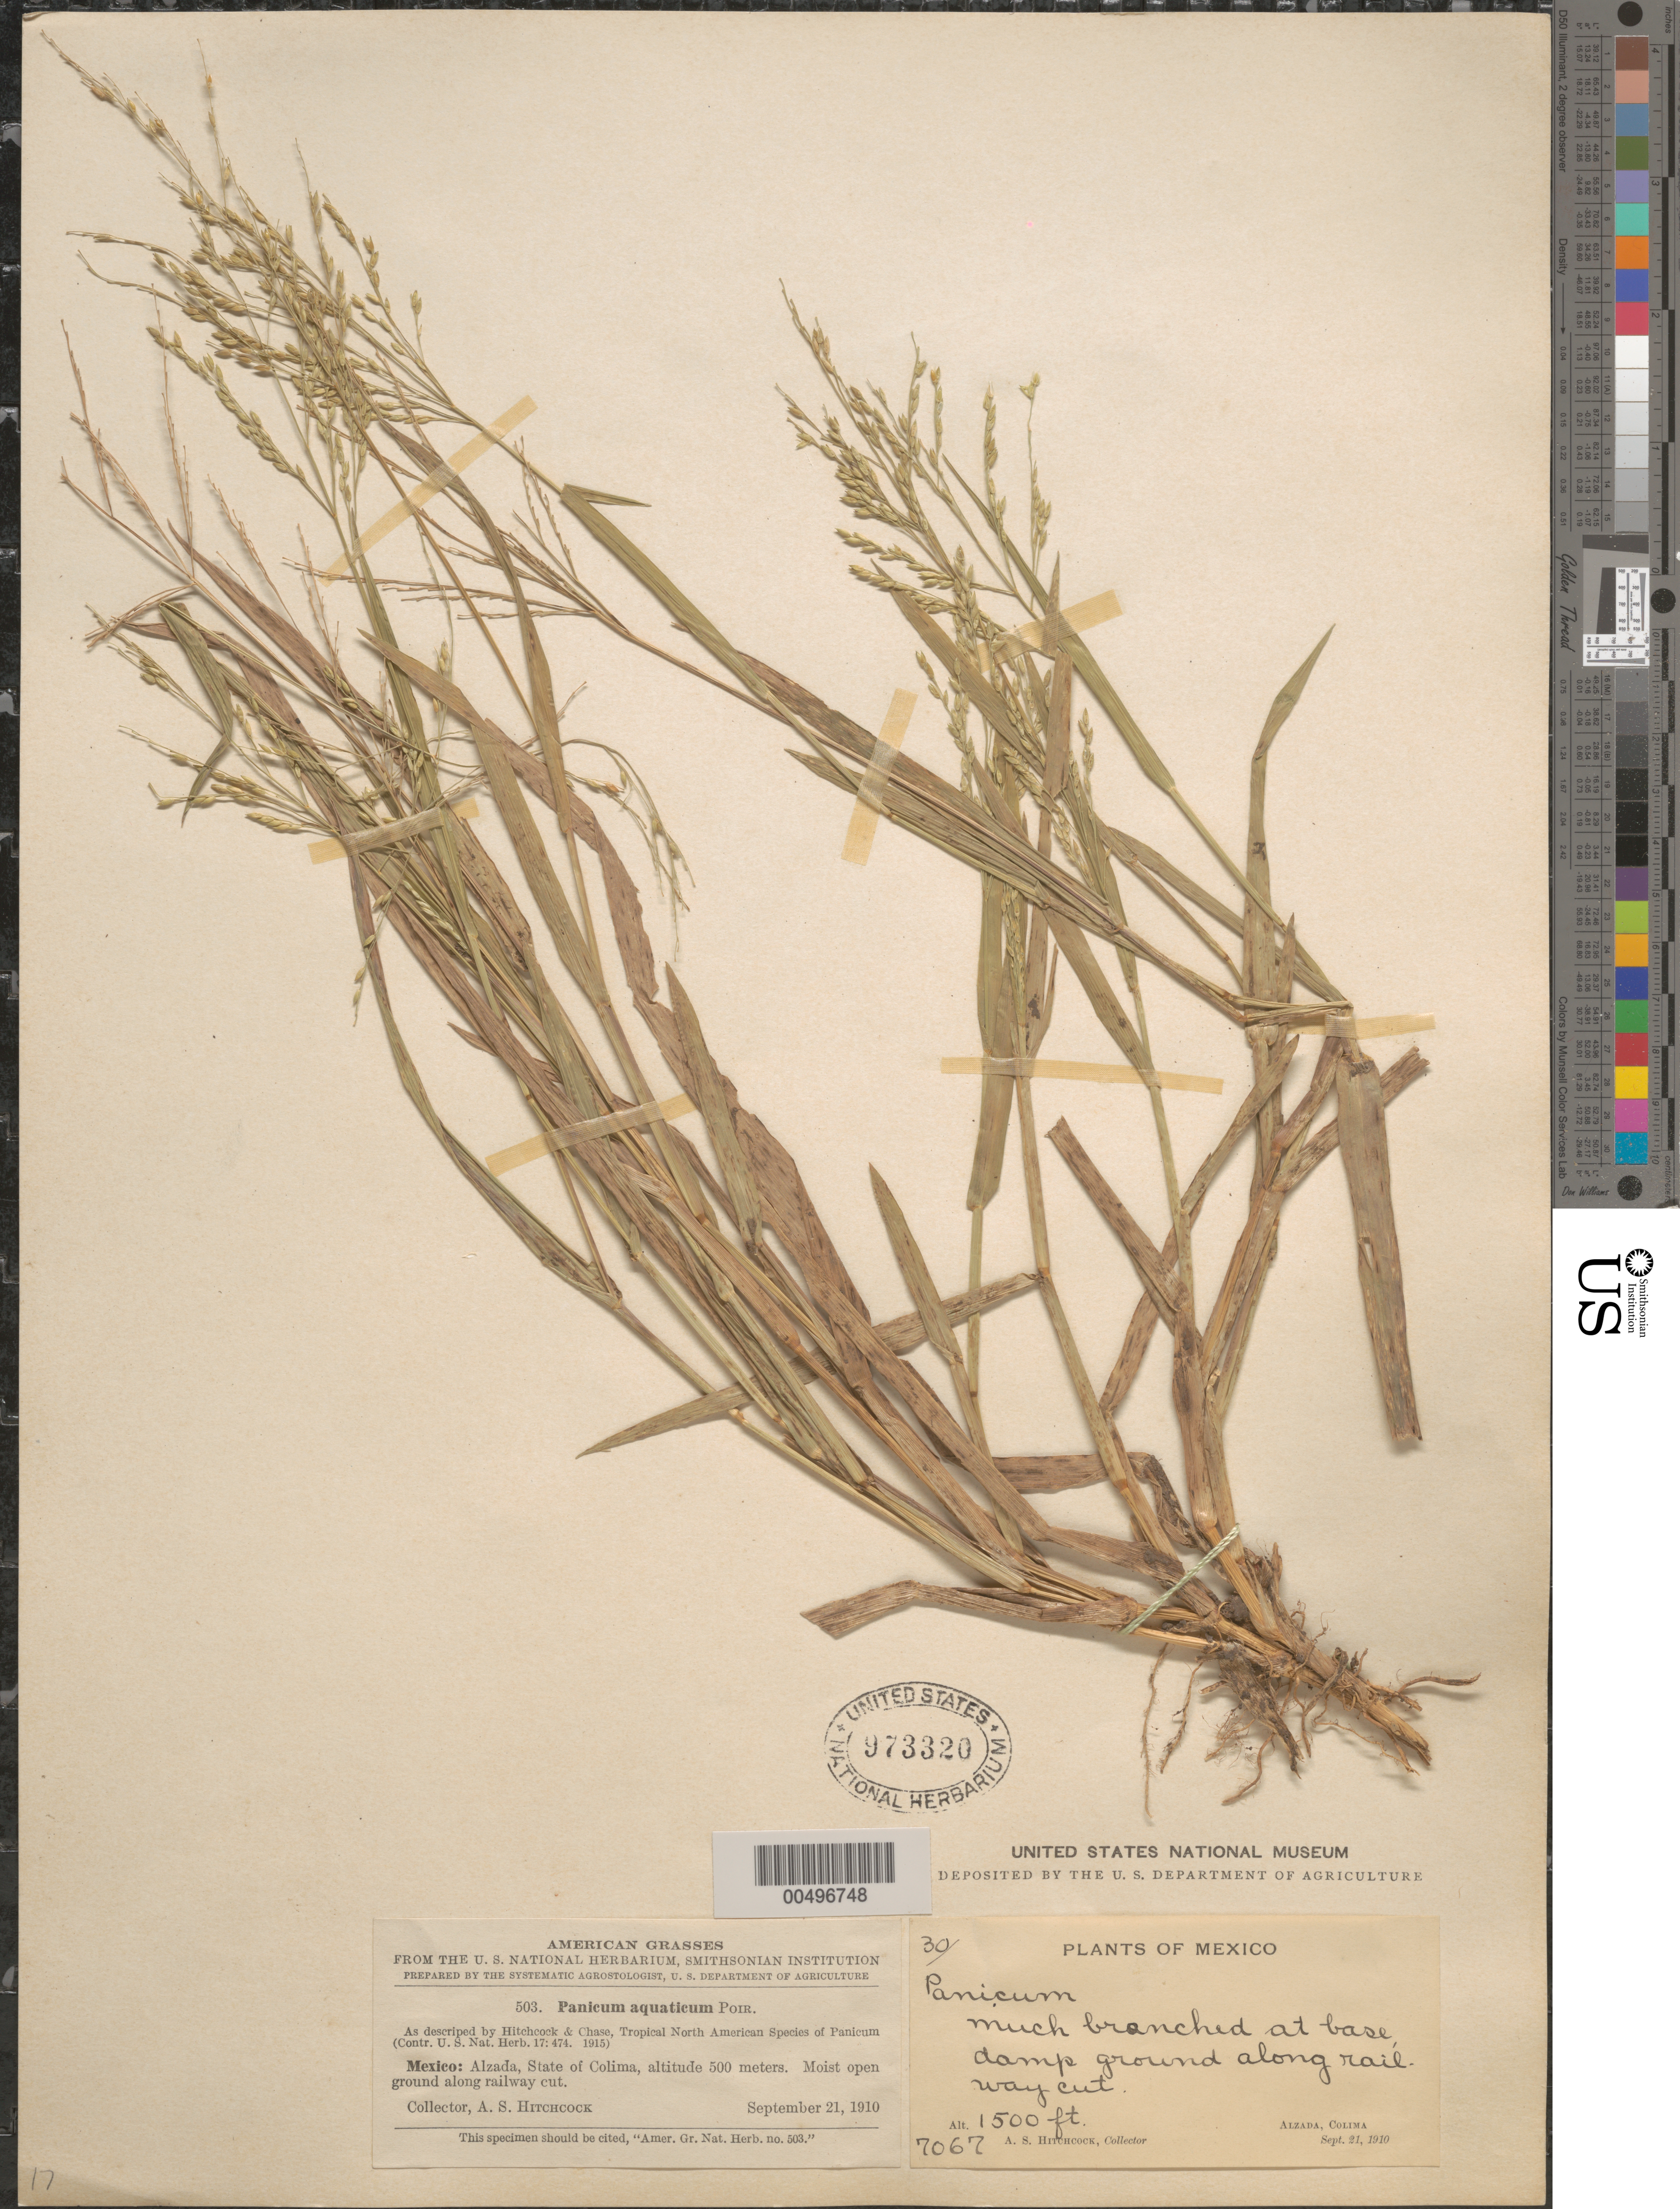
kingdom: Plantae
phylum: Tracheophyta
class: Liliopsida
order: Poales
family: Poaceae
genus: Panicum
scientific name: Panicum sublaeve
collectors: A. S. Hitchcock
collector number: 7067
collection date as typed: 21 Sep 1910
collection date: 1910-09-21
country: Mexico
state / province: Colima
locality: Alzada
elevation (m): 457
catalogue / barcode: US 973320